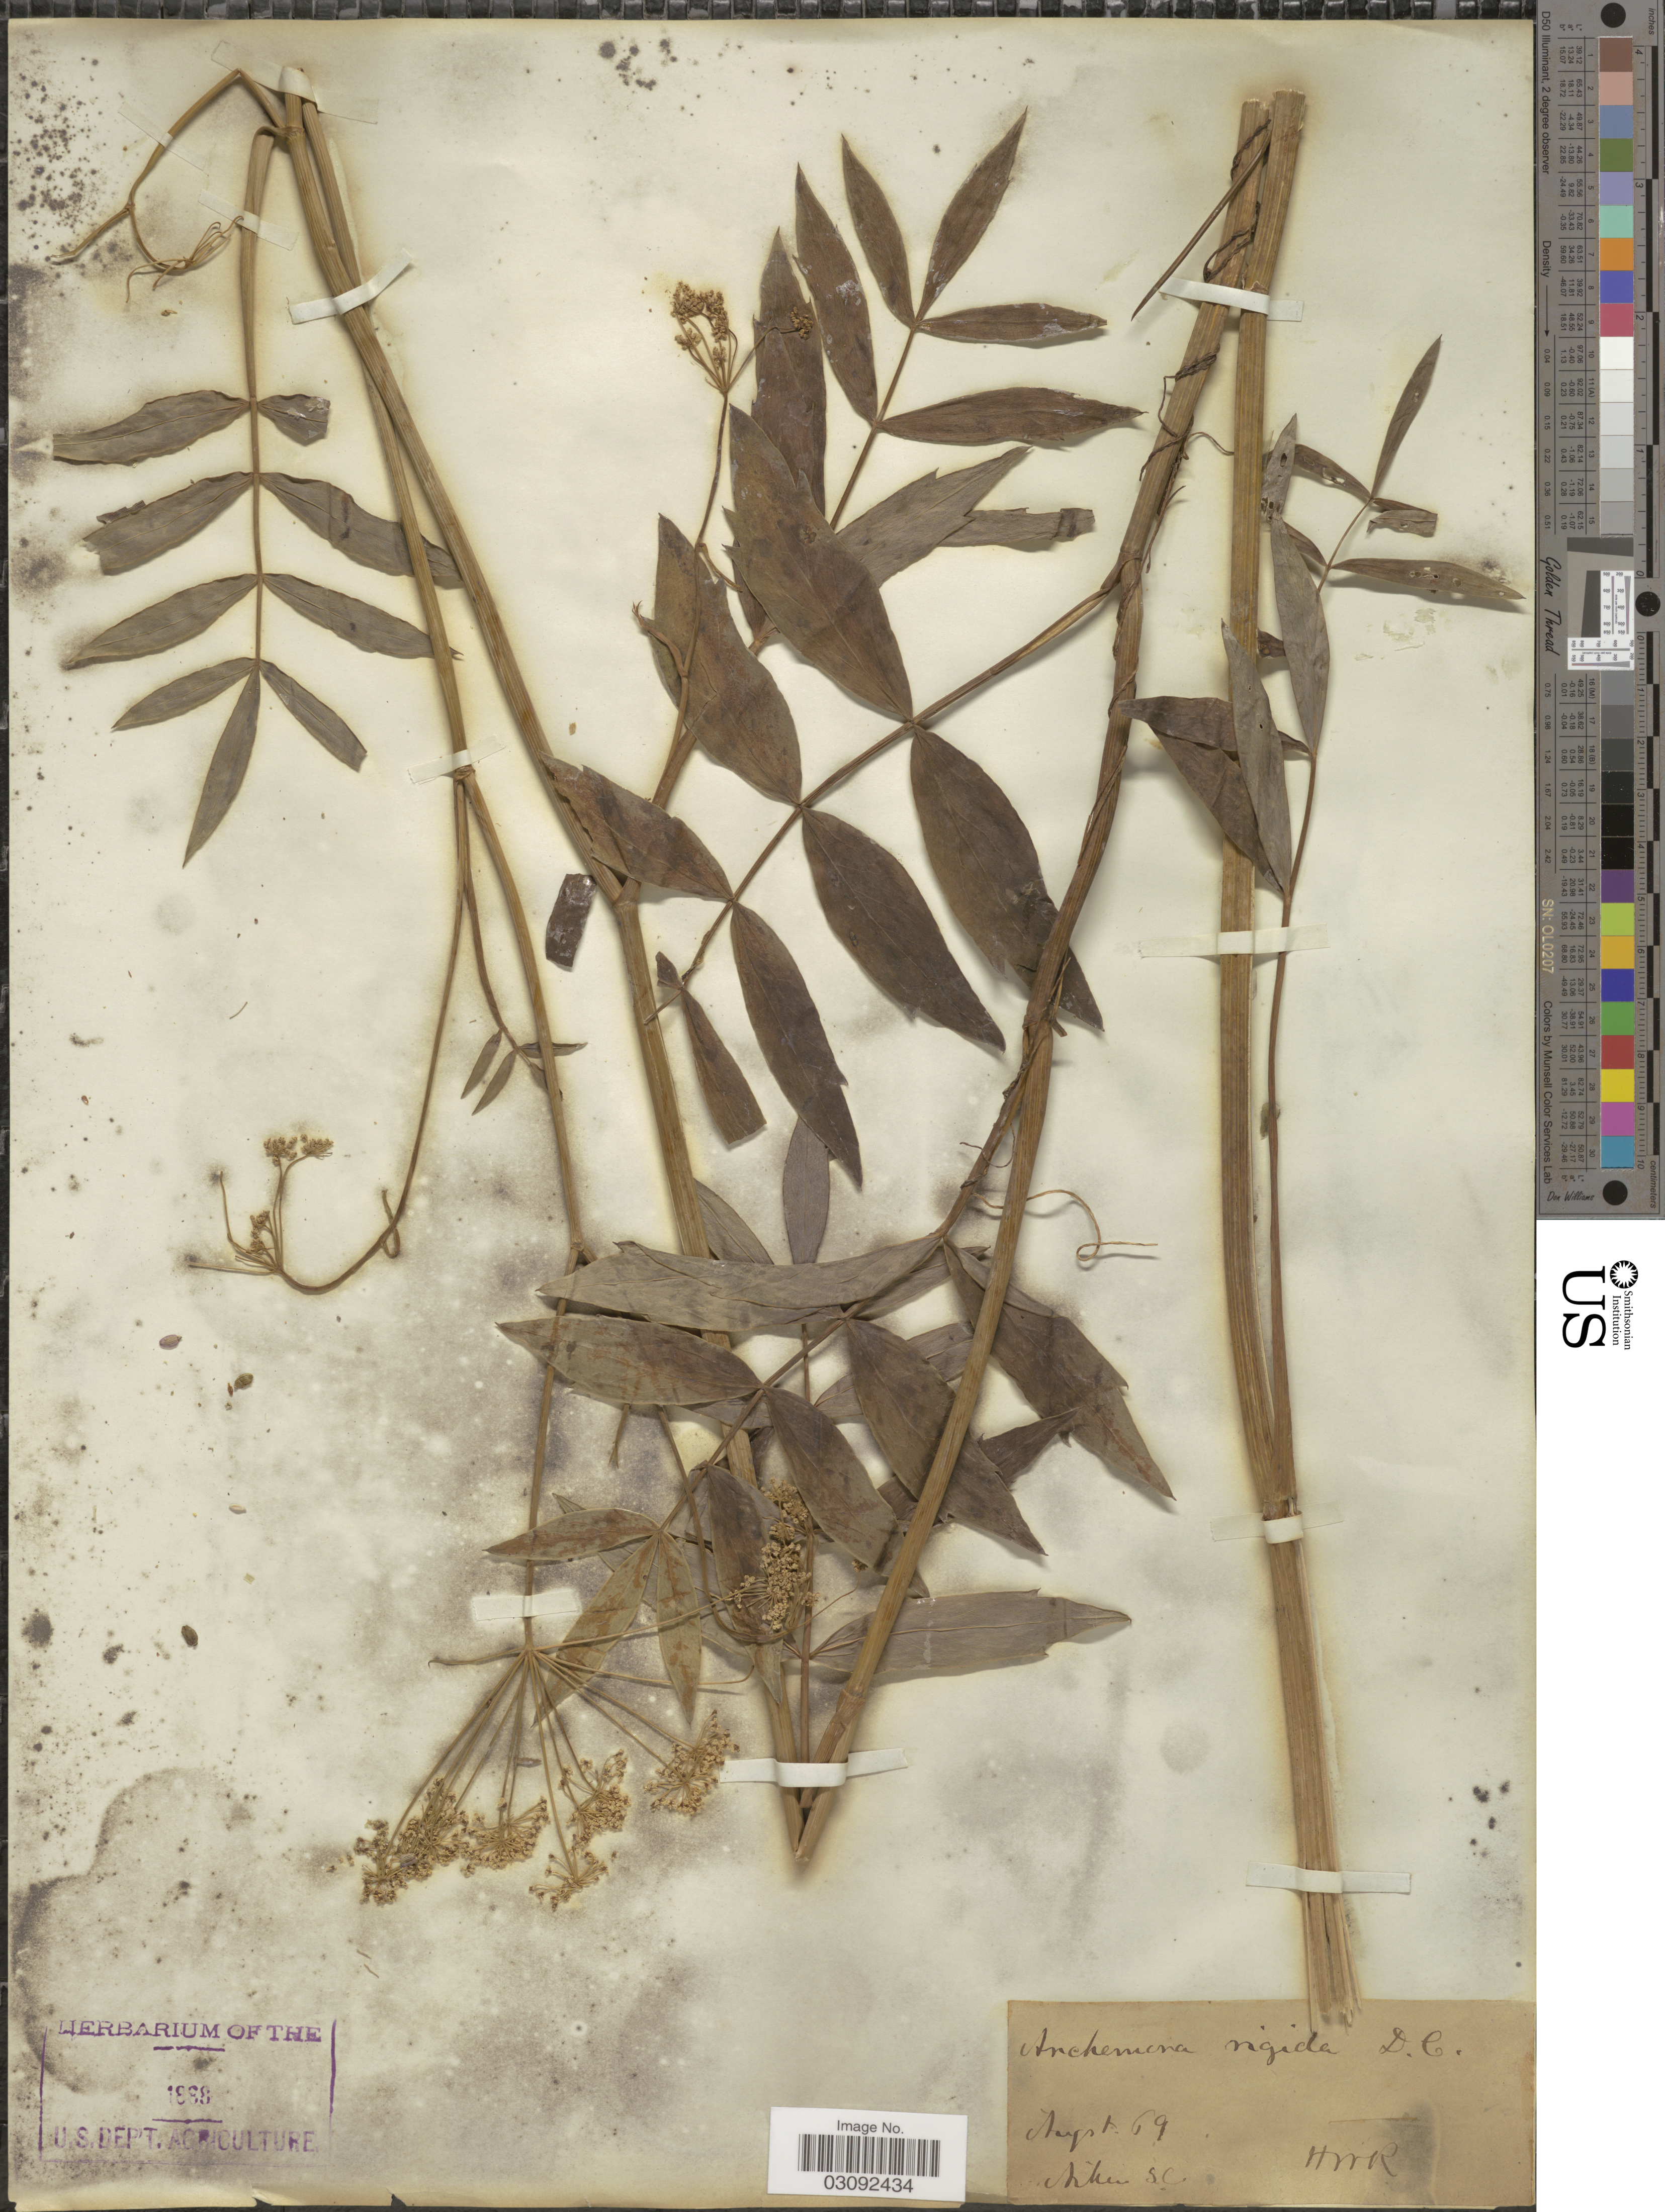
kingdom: Plantae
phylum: Tracheophyta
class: Magnoliopsida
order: Apiales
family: Apiaceae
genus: Oxypolis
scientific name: Oxypolis rigidior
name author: (L.) Raf.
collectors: HWR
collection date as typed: Transcribed d/m/y: /8/69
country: United States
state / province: South Carolina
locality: Aiken.